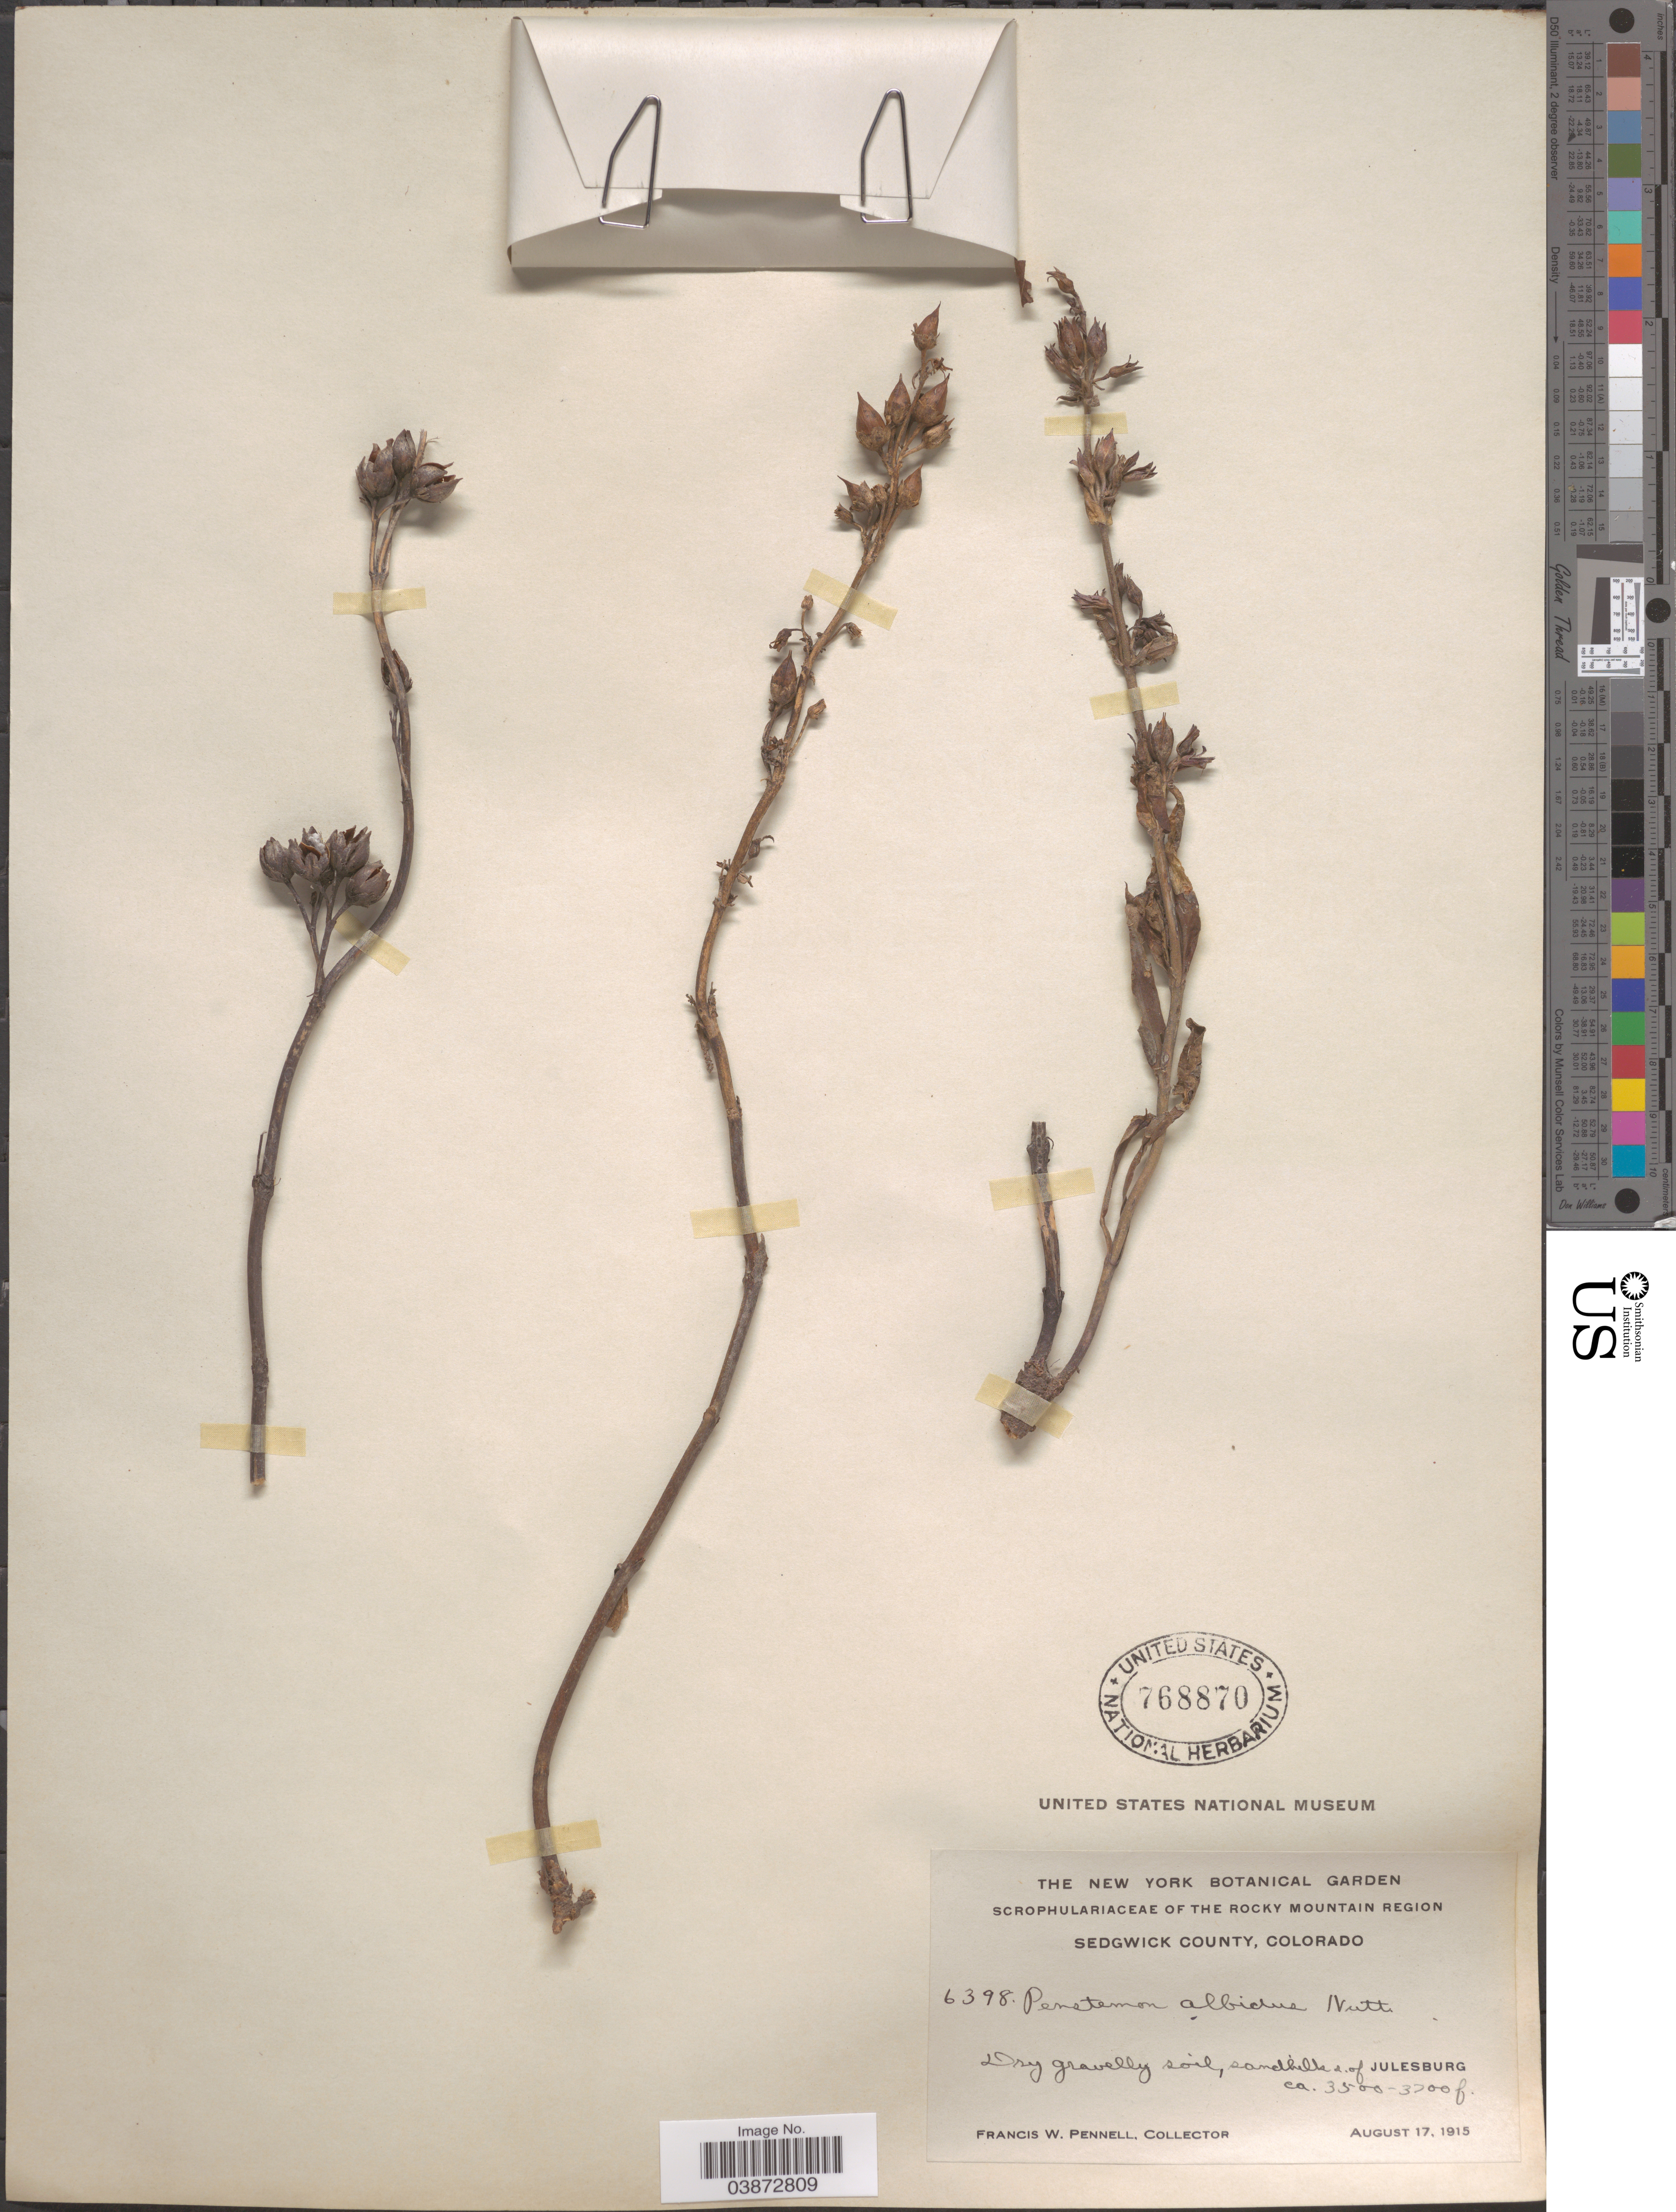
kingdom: Plantae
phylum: Tracheophyta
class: Magnoliopsida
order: Lamiales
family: Plantaginaceae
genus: Penstemon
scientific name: Penstemon albidus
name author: Nutt.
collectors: F. W. Pennell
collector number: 6398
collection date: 1915-08-17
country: United States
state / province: Colorado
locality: Rocky Mountain Region. Sedgwick County. Sandhills s. of Julesburg.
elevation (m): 1067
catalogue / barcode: US 768870